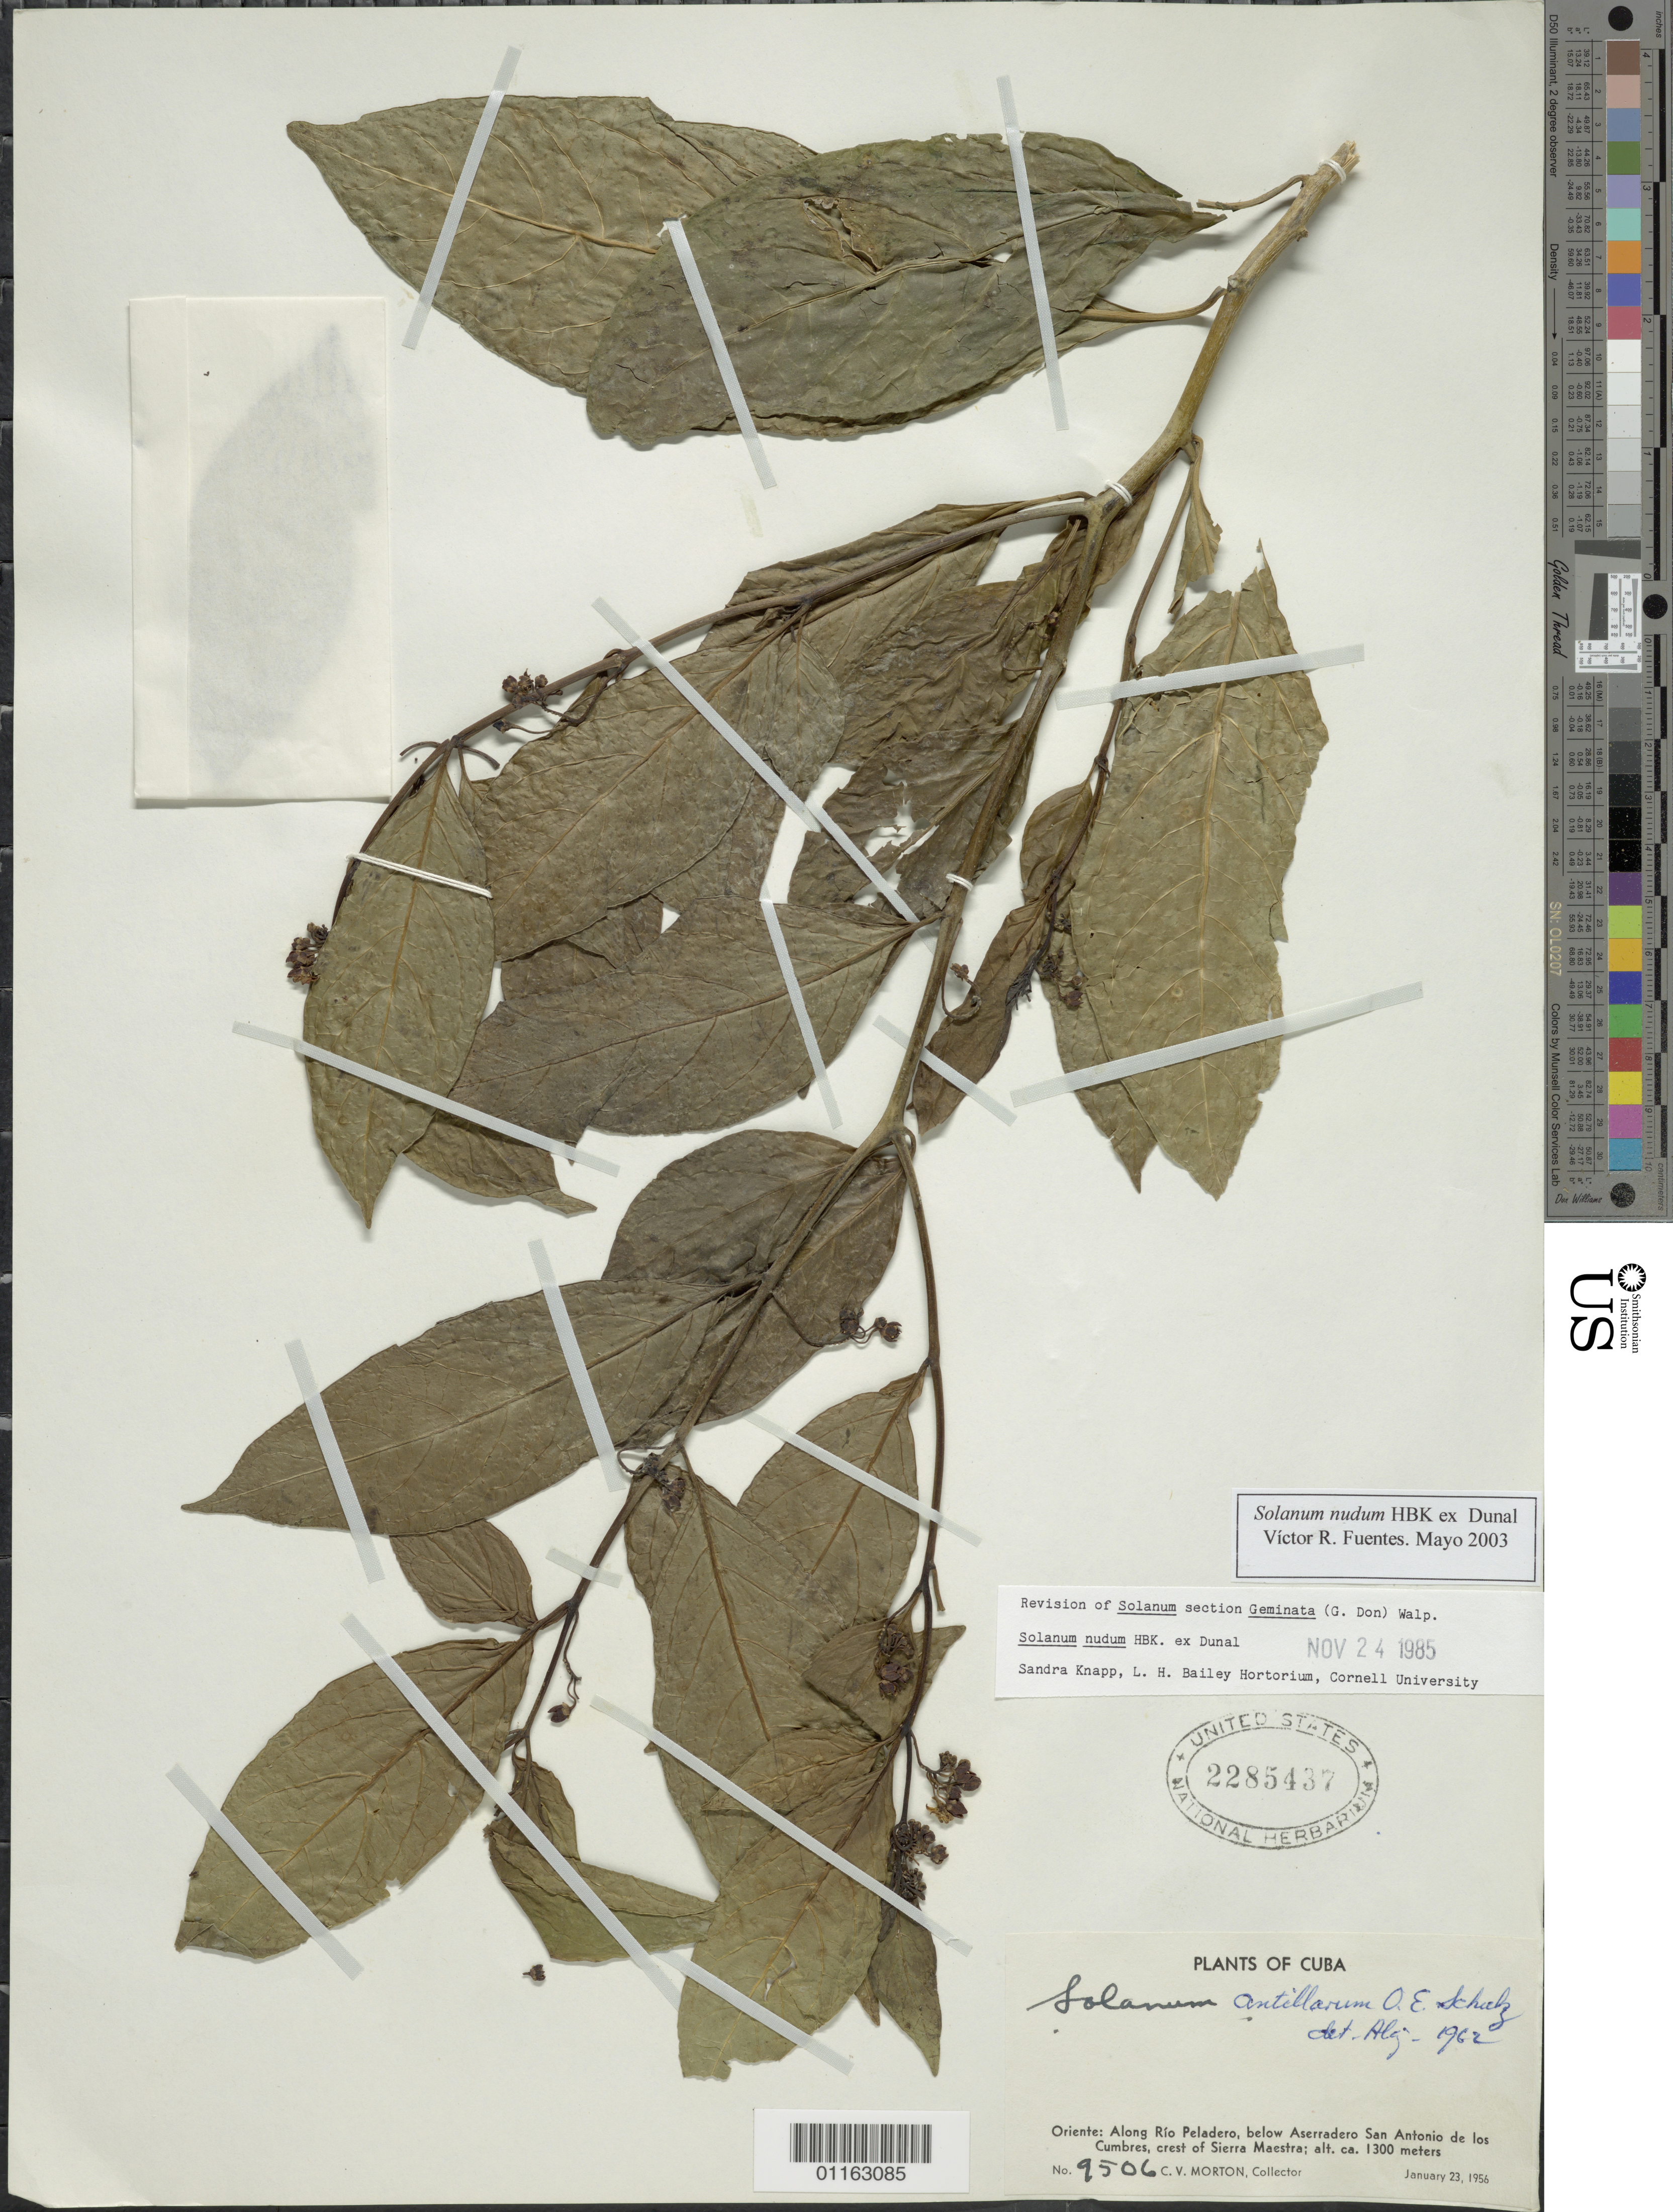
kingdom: Plantae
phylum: Tracheophyta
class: Magnoliopsida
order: Solanales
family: Solanaceae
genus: Solanum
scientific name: Solanum nudum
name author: Humb. & Bonpl. ex Dunal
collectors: C. V. Morton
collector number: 9506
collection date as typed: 23 Jan 1956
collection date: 1956-01-23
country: Cuba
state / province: Oriente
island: Cuba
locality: Along Rio Peladero, below Aserradero San Antonio de los Cumbres, crest of Sierra Maestra.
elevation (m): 1300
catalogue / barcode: US 2285437